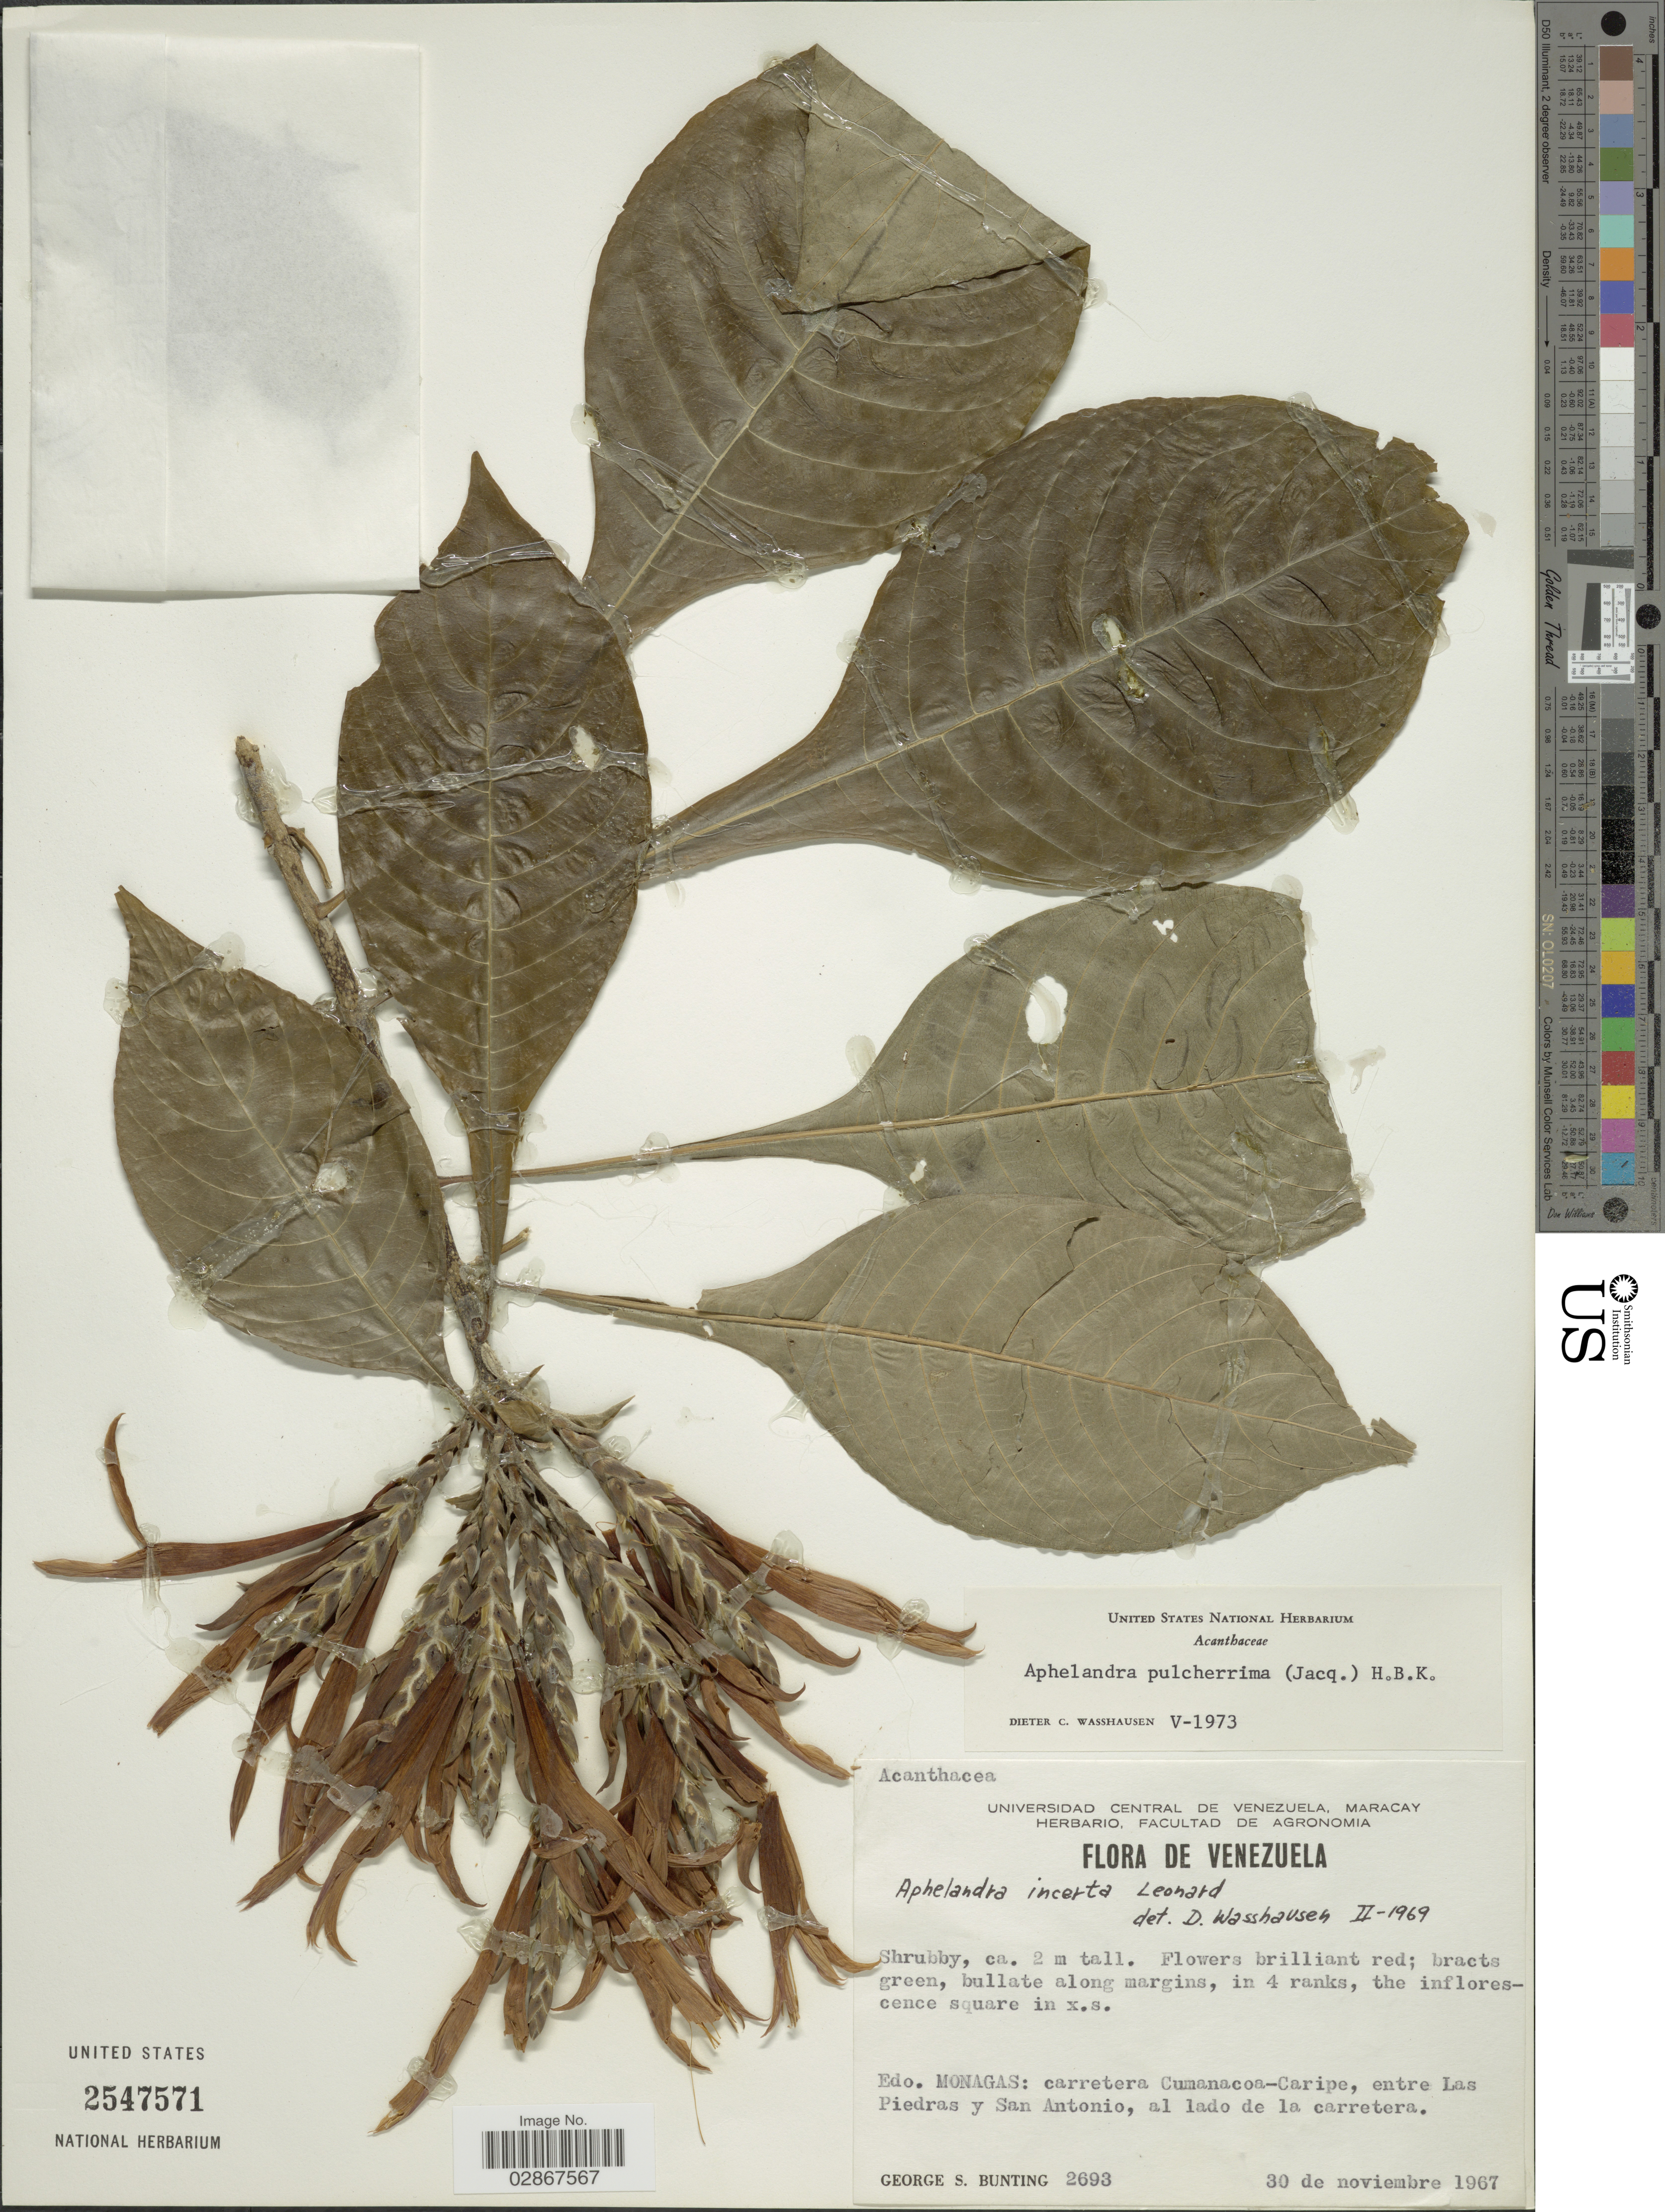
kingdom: Plantae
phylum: Tracheophyta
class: Magnoliopsida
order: Lamiales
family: Acanthaceae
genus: Aphelandra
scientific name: Aphelandra pulcherrima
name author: (Jacq.) Kunth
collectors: G. S. Bunting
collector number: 2693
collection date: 1967-11-30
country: Venezuela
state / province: Monagas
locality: Carretera Cumanacoa-Caripe, entre Las Piedras y San Antonio, al lado de la carretera.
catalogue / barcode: US 2547571